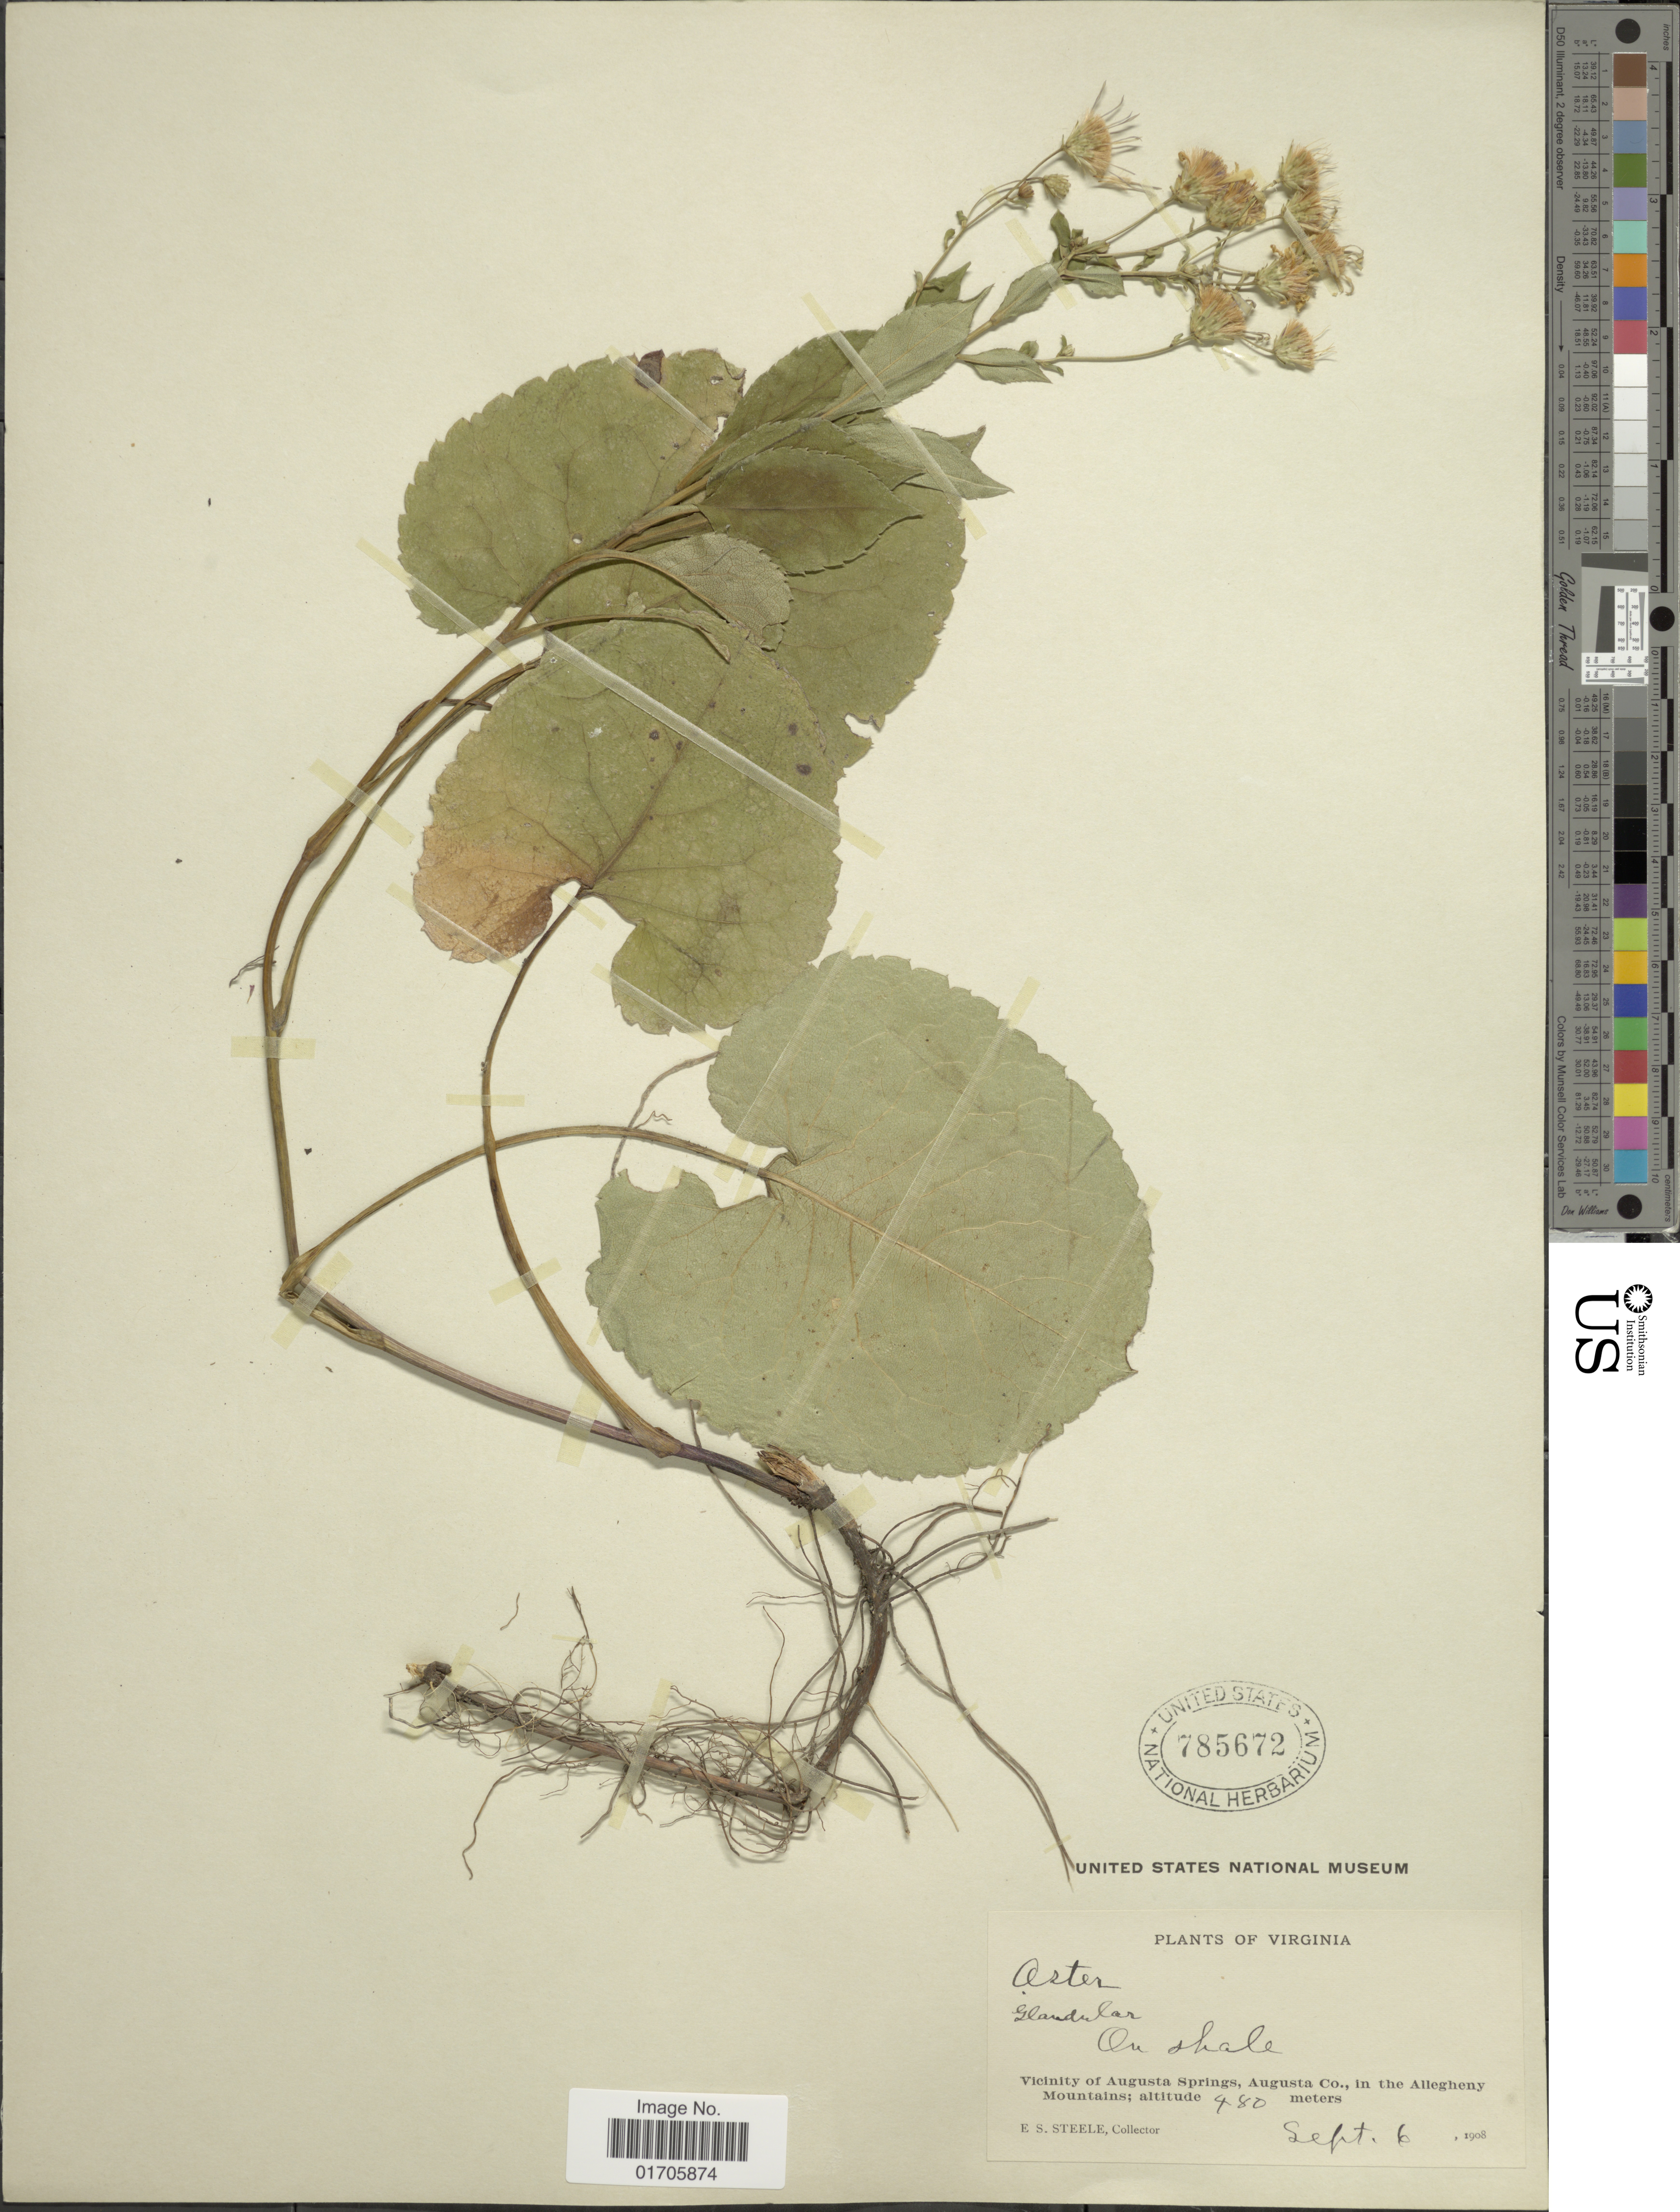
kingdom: Plantae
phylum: Tracheophyta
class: Magnoliopsida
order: Asterales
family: Asteraceae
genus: Eurybia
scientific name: Eurybia macrophylla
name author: (L.) Cass.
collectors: E. Steele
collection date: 1908-09-06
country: United States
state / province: Virginia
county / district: Augusta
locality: Virginia. On shale. Vicinity of Augusta Springs, Augusta Co., in the Allegheny Mountains.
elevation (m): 480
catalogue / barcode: US 785672